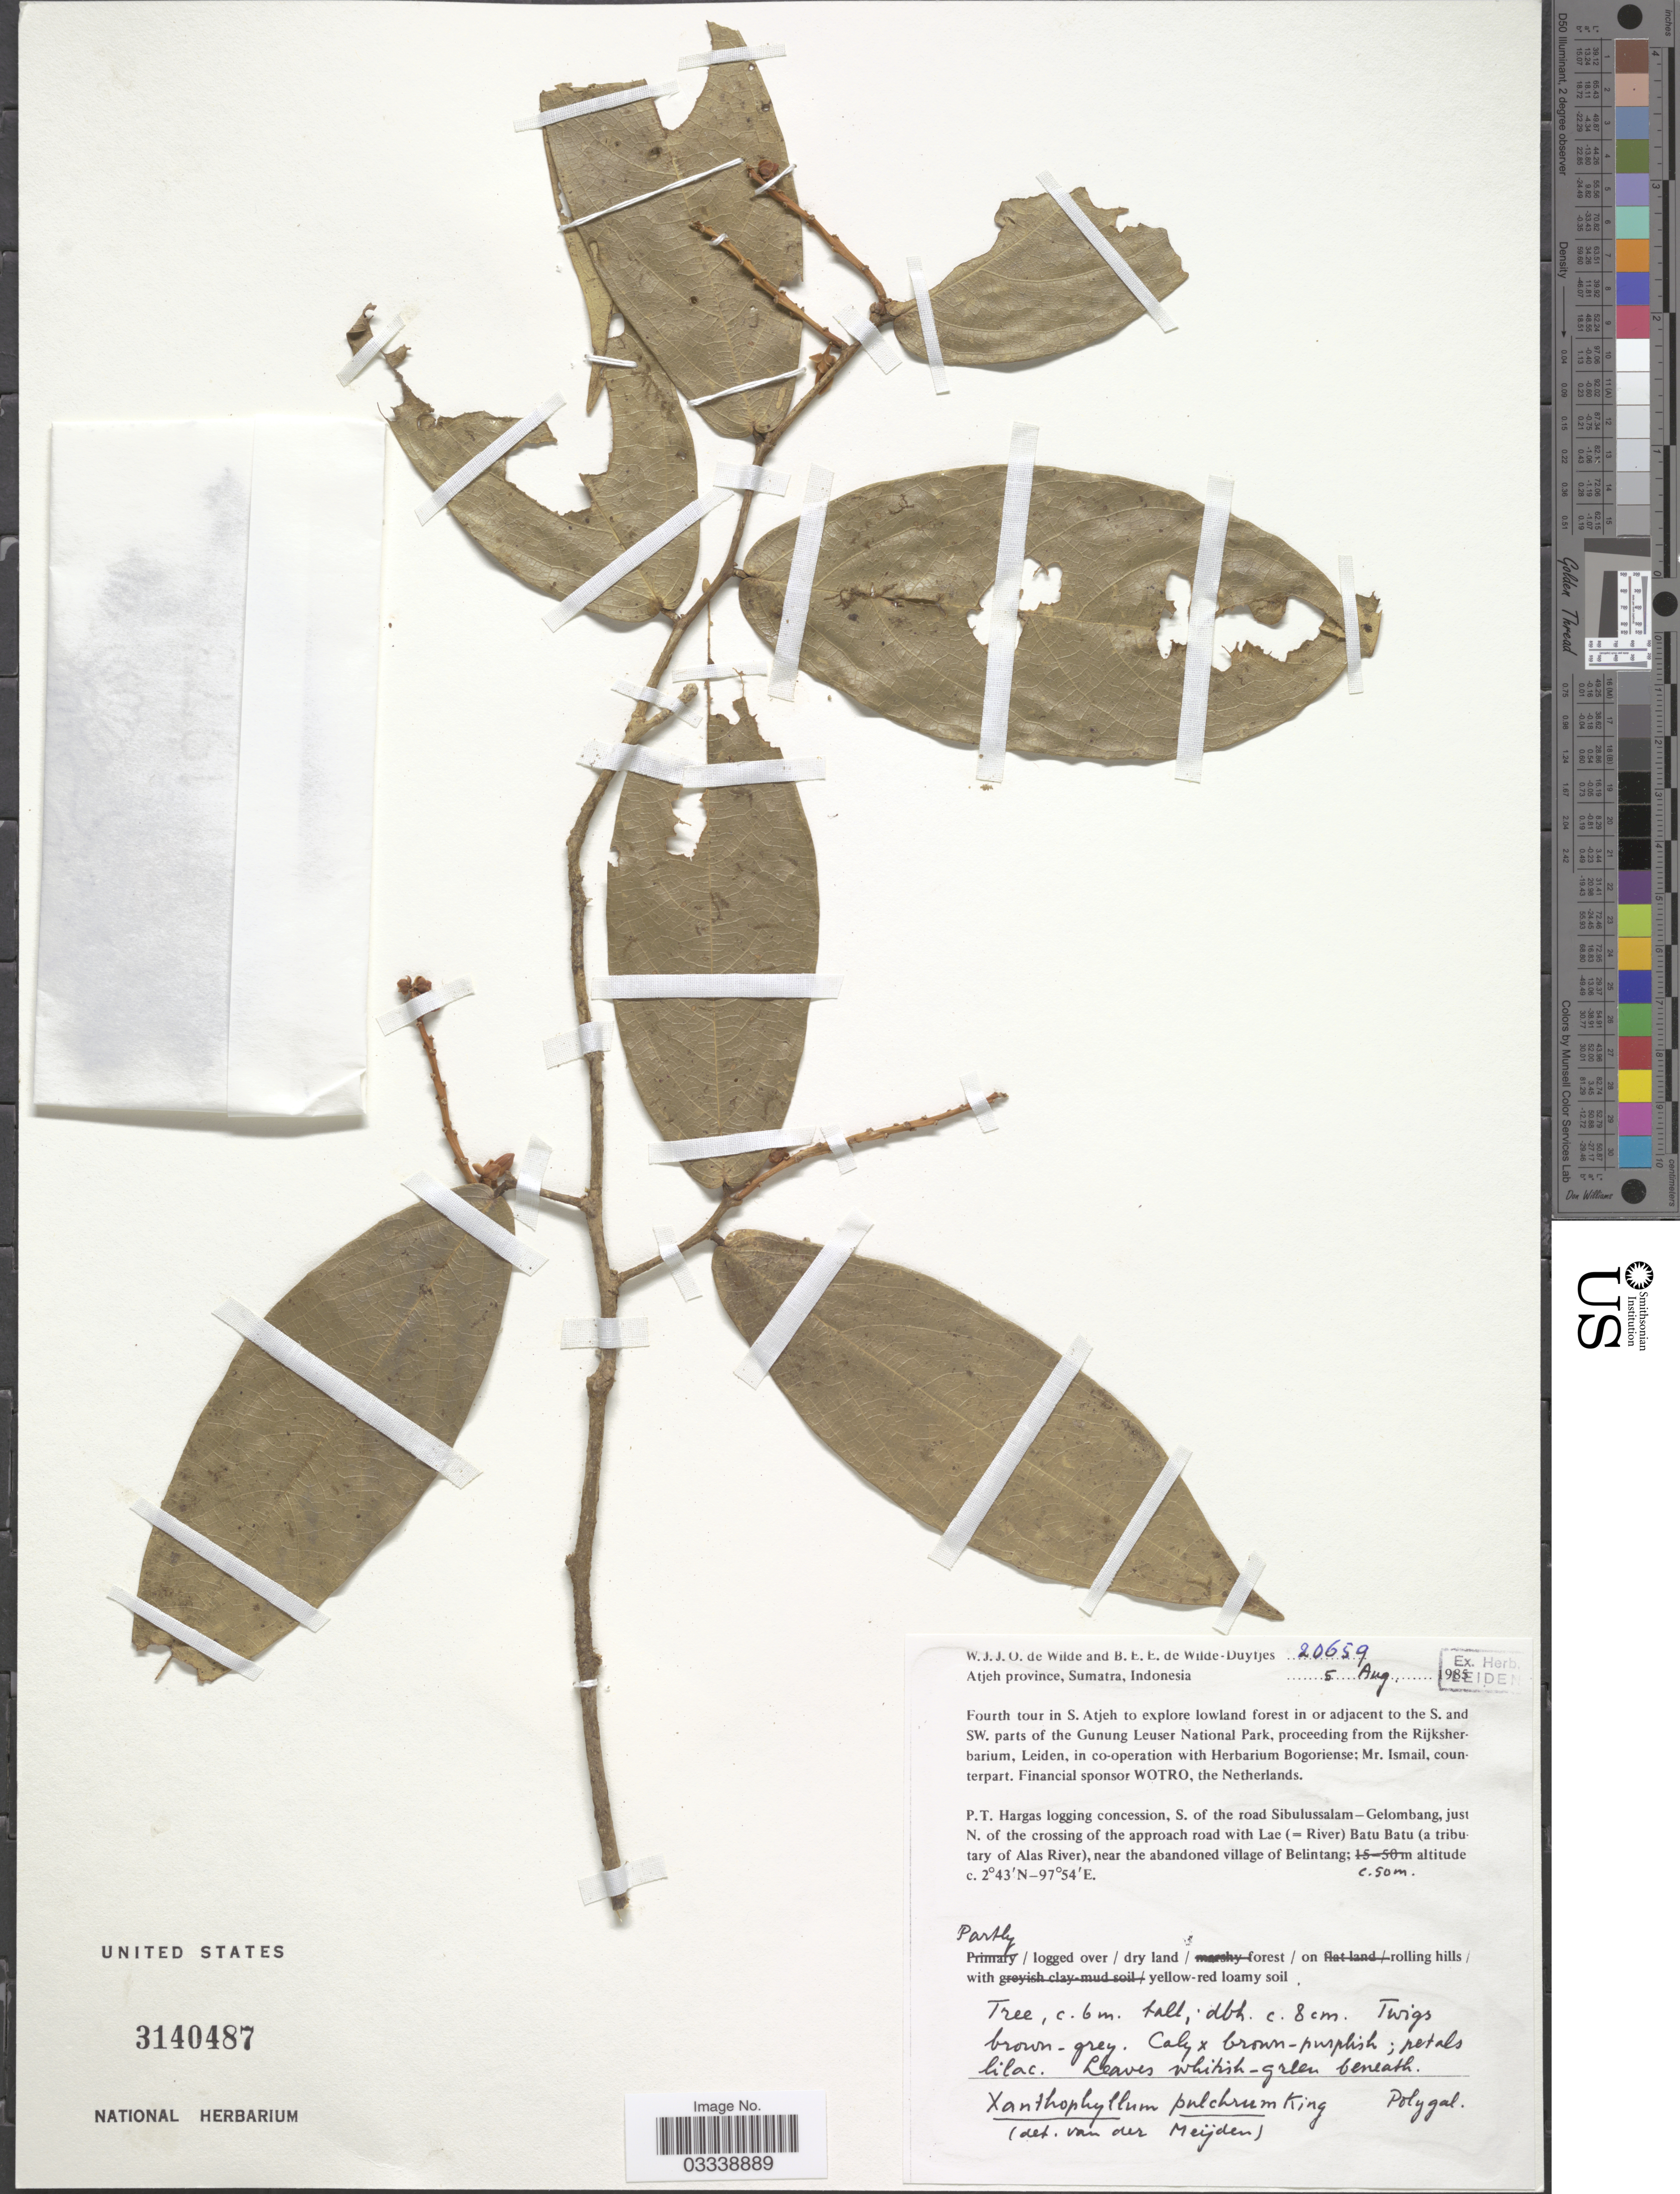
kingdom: Plantae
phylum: Tracheophyta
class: Magnoliopsida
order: Fabales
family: Polygalaceae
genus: Xanthophyllum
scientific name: Xanthophyllum pulchrum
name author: King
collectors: W. J. de Wilde & B. E. de Wilde-Duyfjes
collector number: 20659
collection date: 1985-08-05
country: Indonesia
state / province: Sumatra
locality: Atjeh province. P.T. Hargas logging concession, S. of the road Sibulussalam-Gelombang, just N. of the crossing of the approach road with Lae (=River) Batu Batu (a tributary of Alas River), near the abandoned village of Belintang.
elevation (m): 50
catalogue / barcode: US 3140487